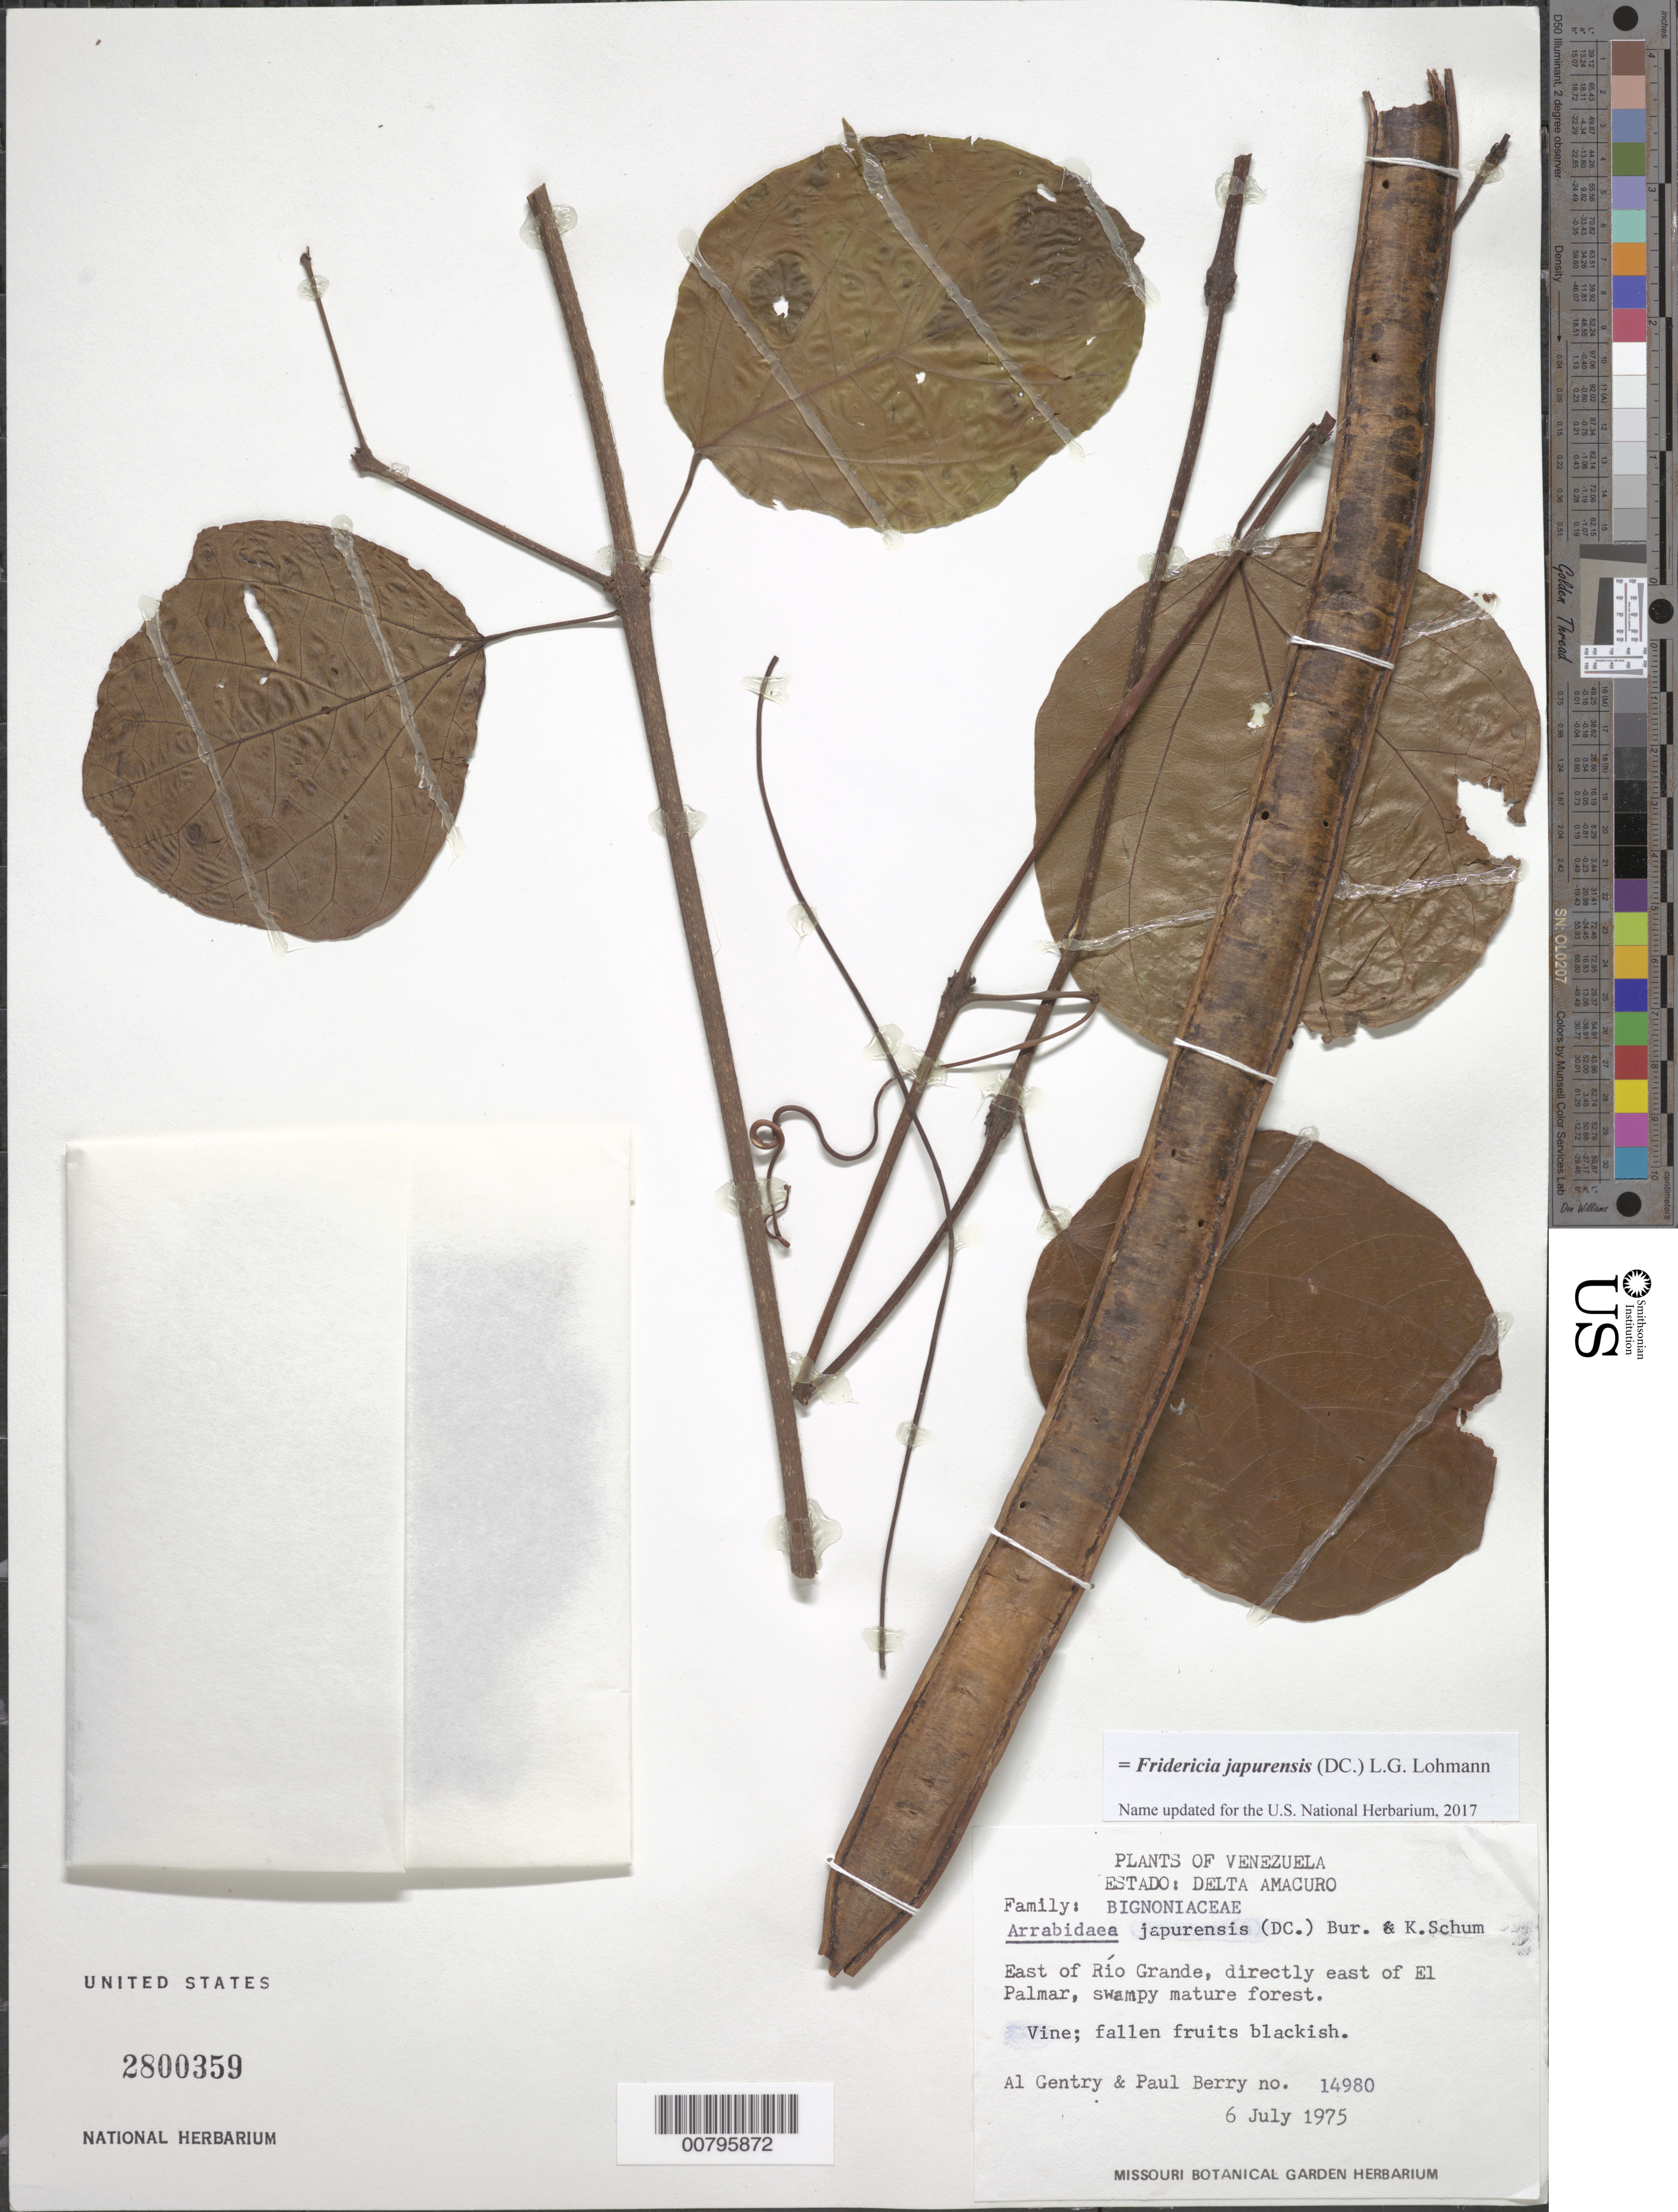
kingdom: Plantae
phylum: Tracheophyta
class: Magnoliopsida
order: Lamiales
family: Bignoniaceae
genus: Fridericia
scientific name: Fridericia japurensis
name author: (DC.) L.G. Lohmann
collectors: A. H. Gentry & P. Berry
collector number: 14980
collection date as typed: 6-Jul-75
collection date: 1975-07-06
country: Venezuela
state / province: Delta Amacuro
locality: Río Grande, E of río and directly east of El Palmar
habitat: Swampy mature forest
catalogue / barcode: US 2800359